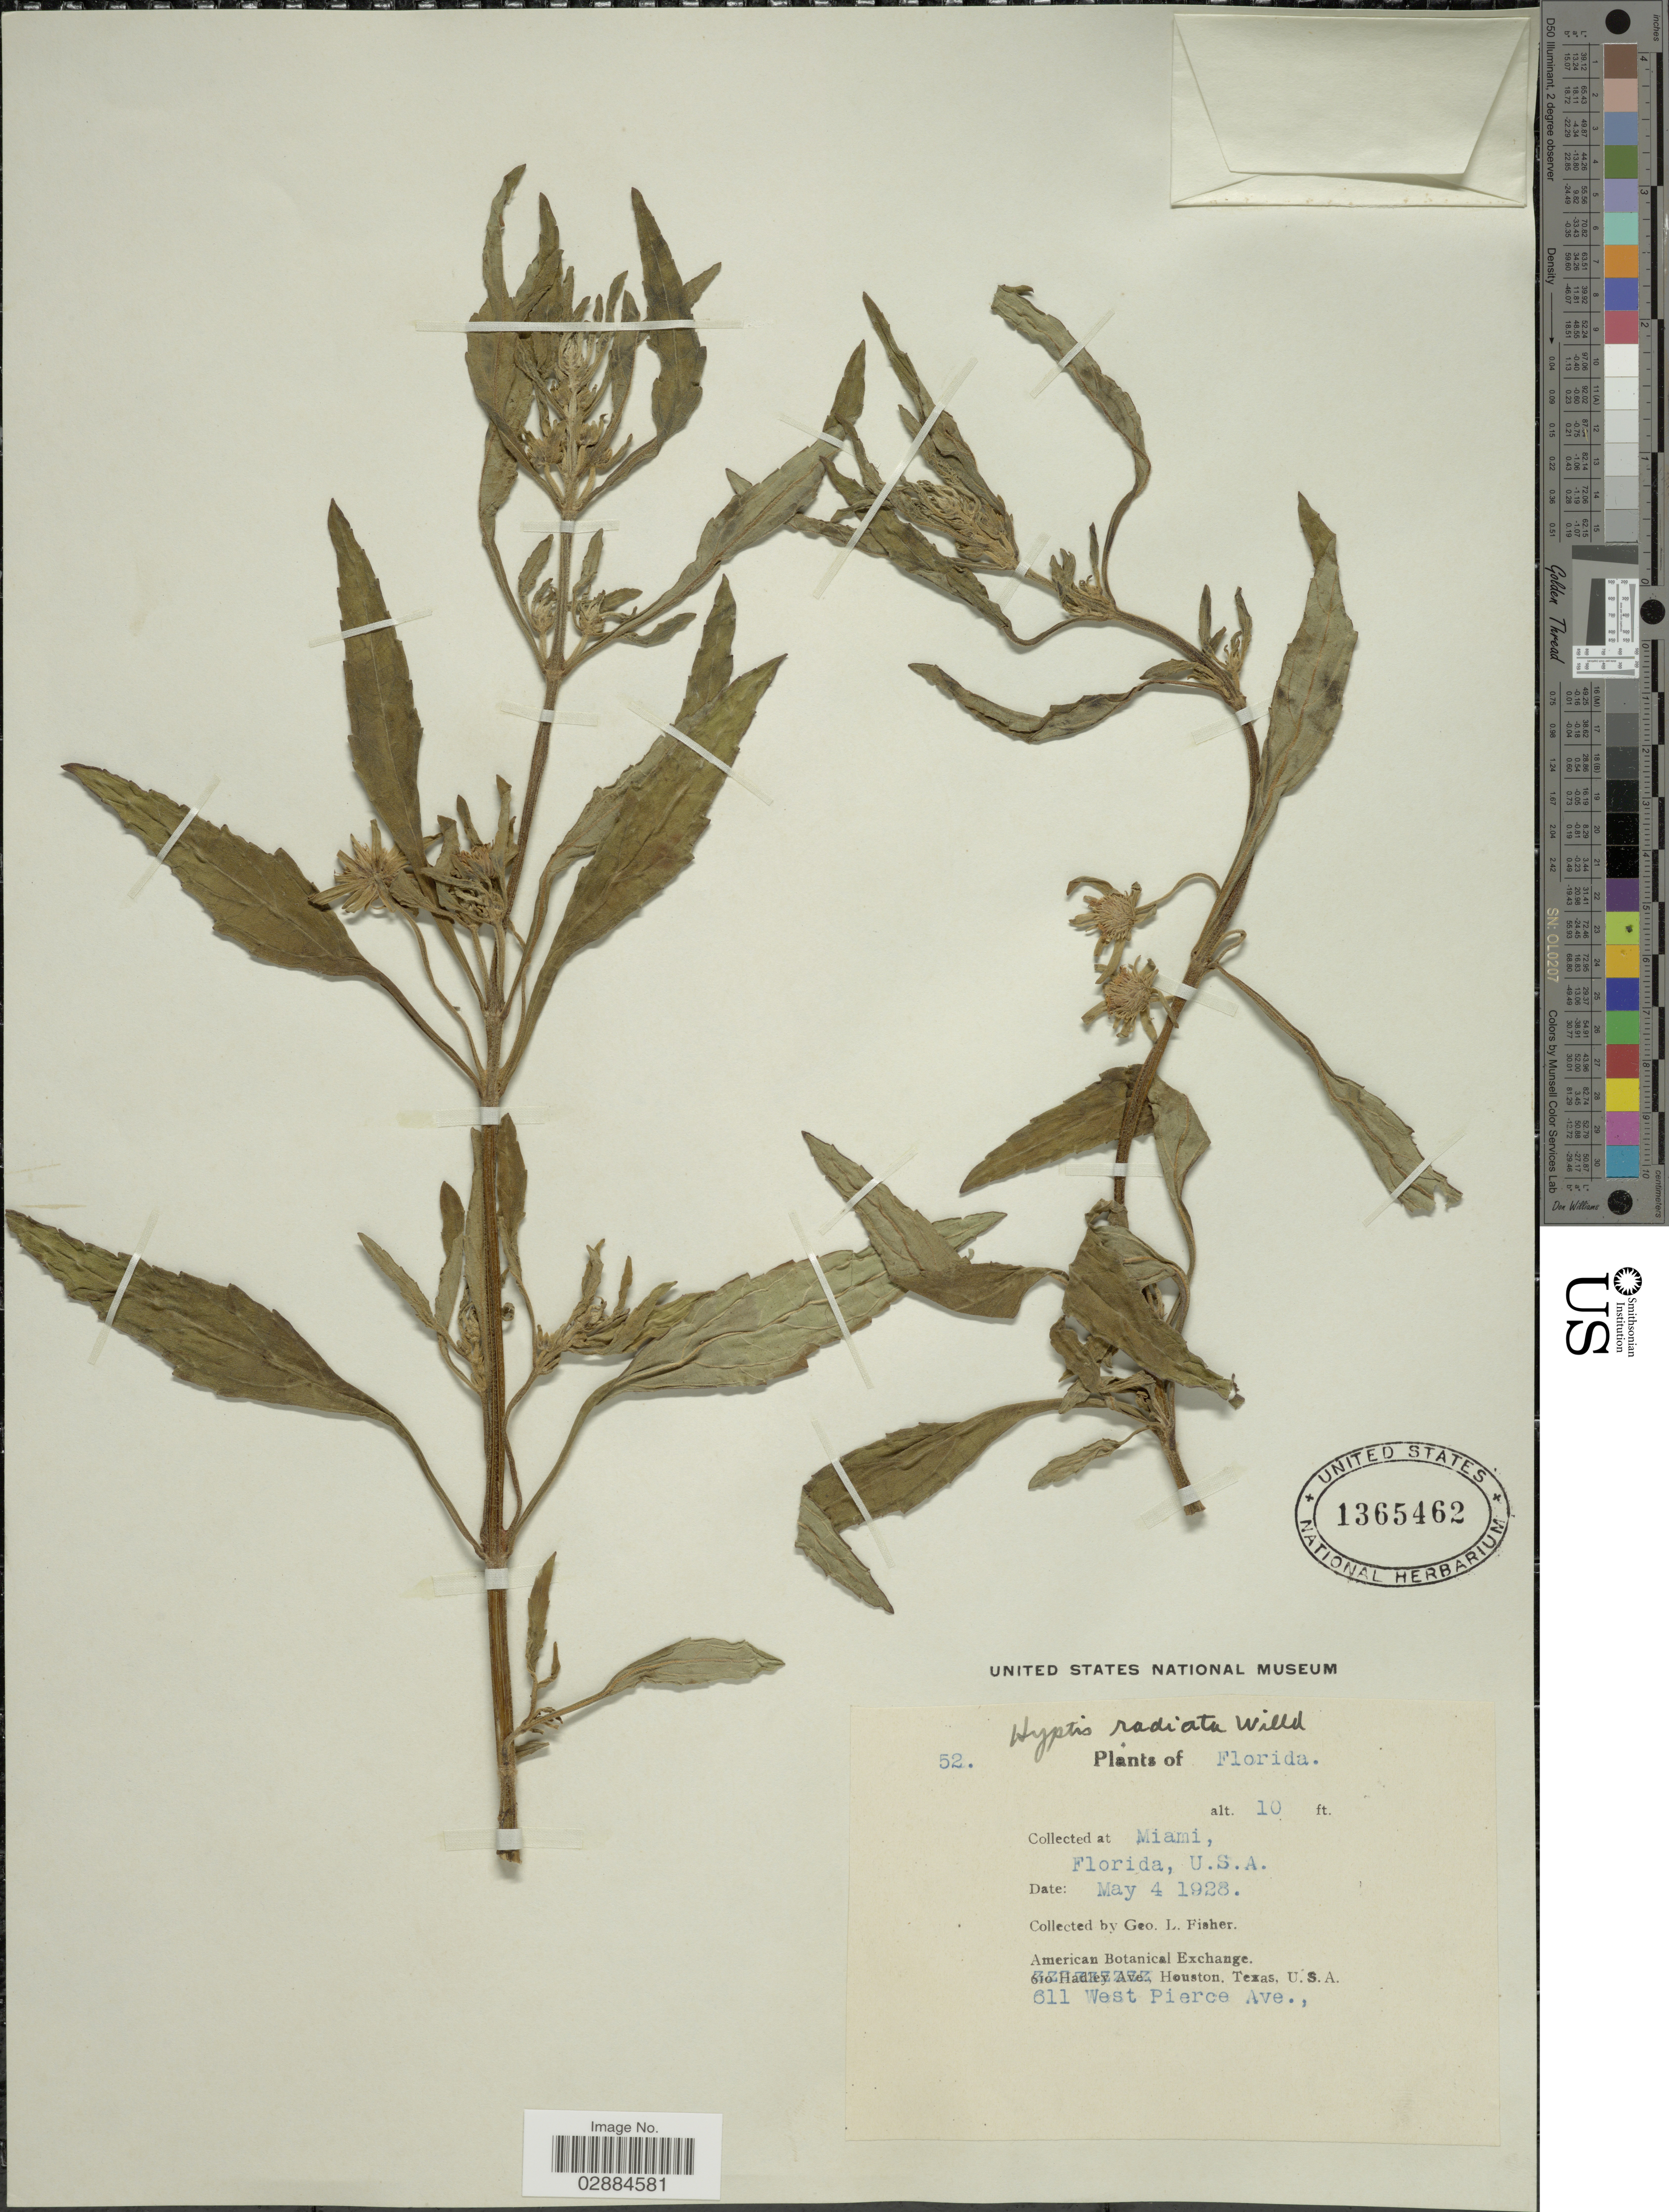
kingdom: Plantae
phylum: Tracheophyta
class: Magnoliopsida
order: Lamiales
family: Lamiaceae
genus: Hyptis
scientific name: Hyptis radiata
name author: Kunth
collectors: G. L. Fisher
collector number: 52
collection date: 1928-05-04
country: United States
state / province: Florida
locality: Miami.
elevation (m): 3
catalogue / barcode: US 1365462